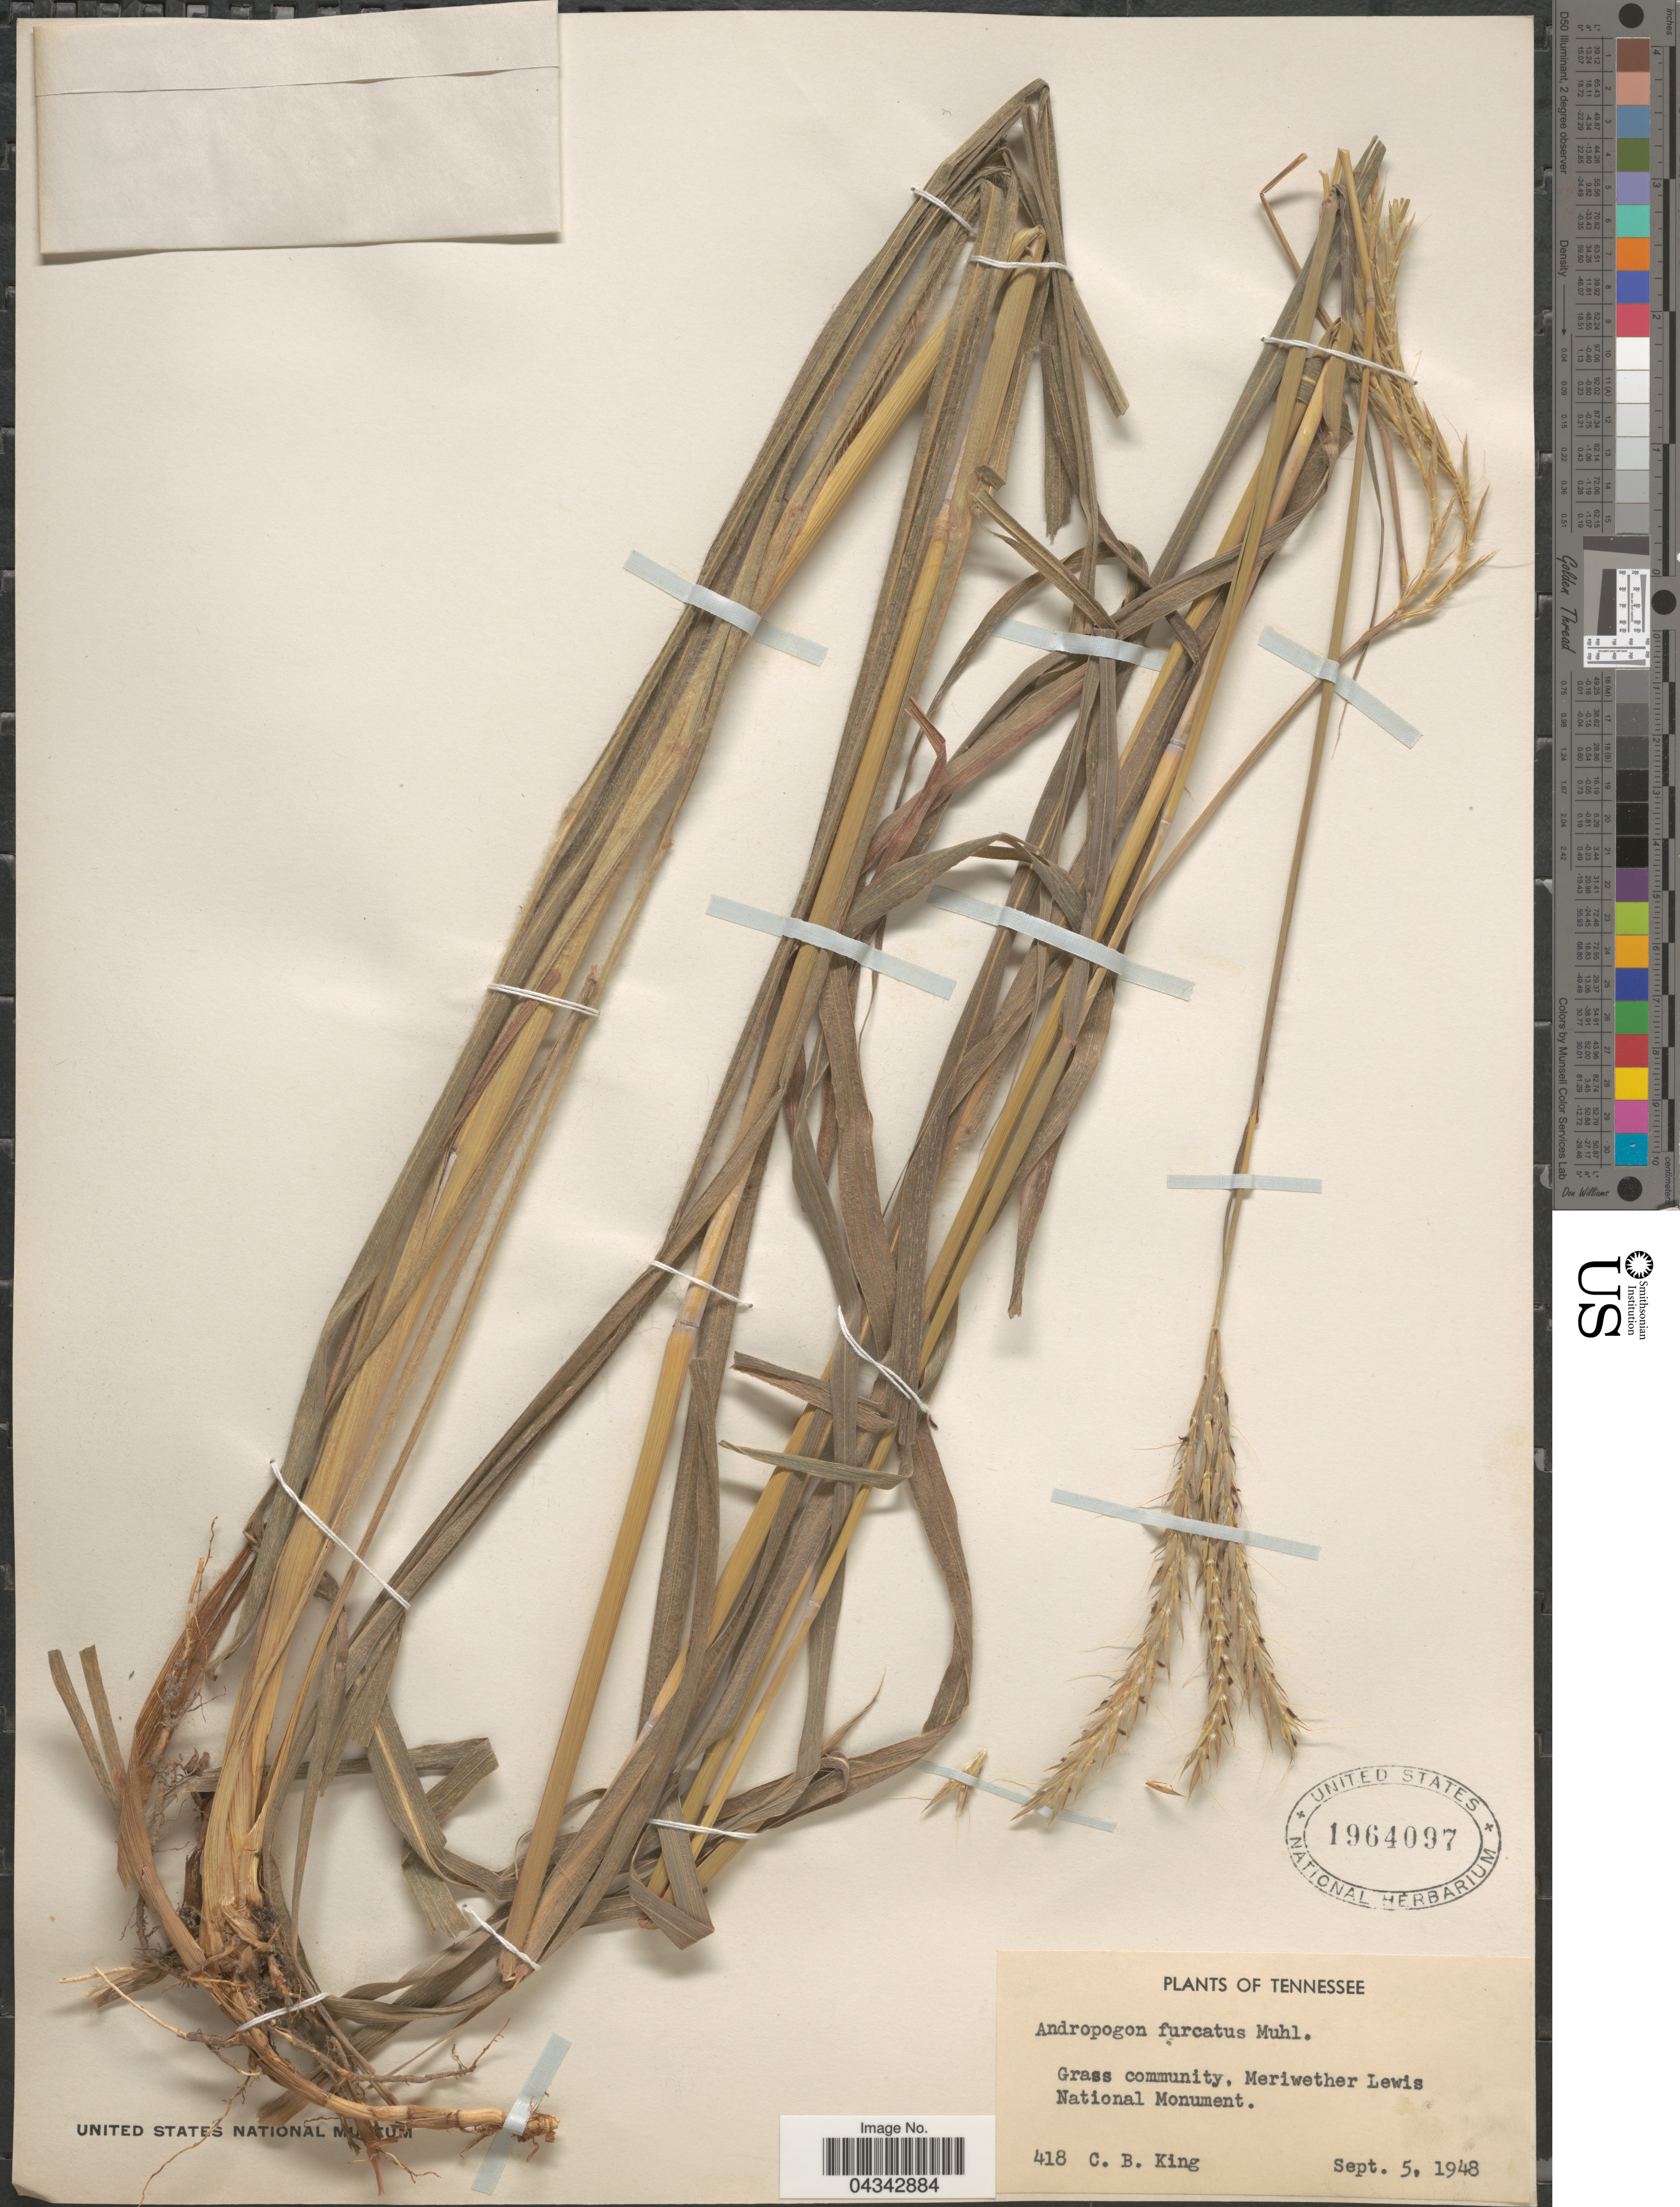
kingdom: Plantae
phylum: Tracheophyta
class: Liliopsida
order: Poales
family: Poaceae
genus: Andropogon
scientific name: Andropogon gerardii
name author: Vitman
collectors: C. King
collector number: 418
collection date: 1948-09-05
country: United States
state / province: Tennessee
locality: Grass community, Meriwether Lewis National Monument.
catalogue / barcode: US 1964097